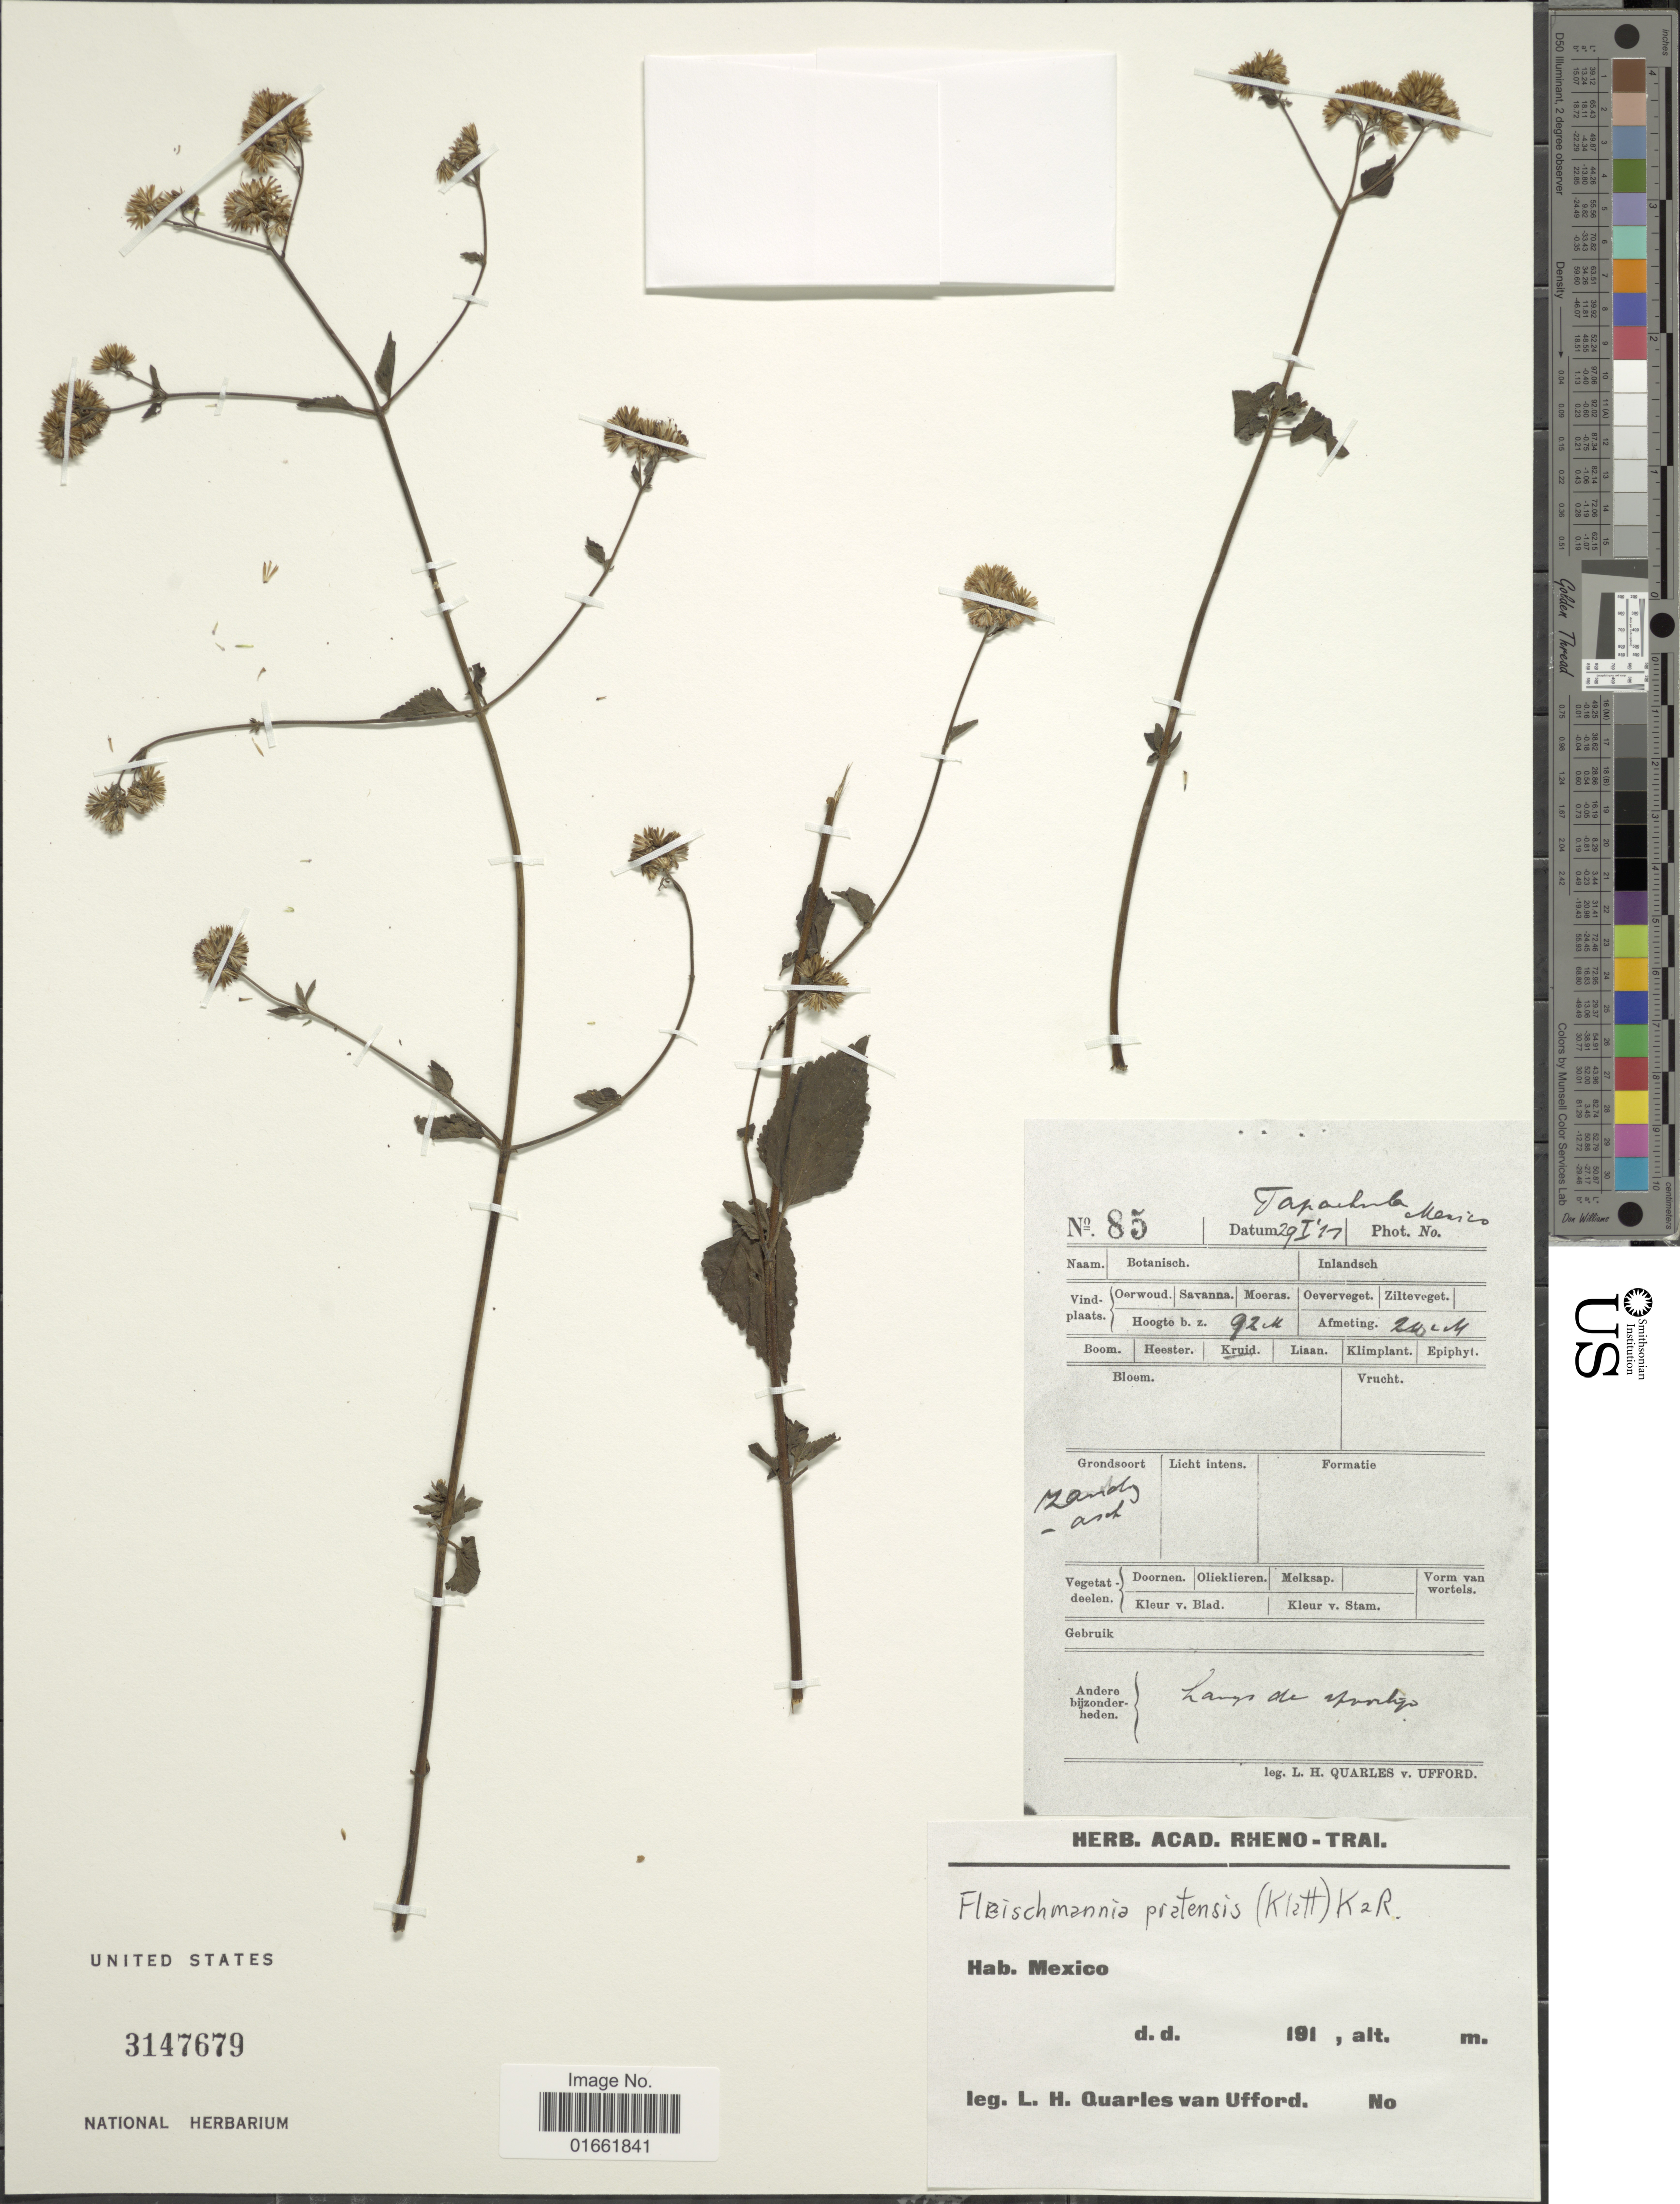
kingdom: Plantae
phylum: Tracheophyta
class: Magnoliopsida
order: Asterales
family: Asteraceae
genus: Fleischmannia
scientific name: Fleischmannia pratensis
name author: (Klatt) R.M. King & H. Rob.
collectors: Quarles van Ufford, L. H.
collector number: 85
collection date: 1917-01-29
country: Mexico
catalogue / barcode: US 3147679